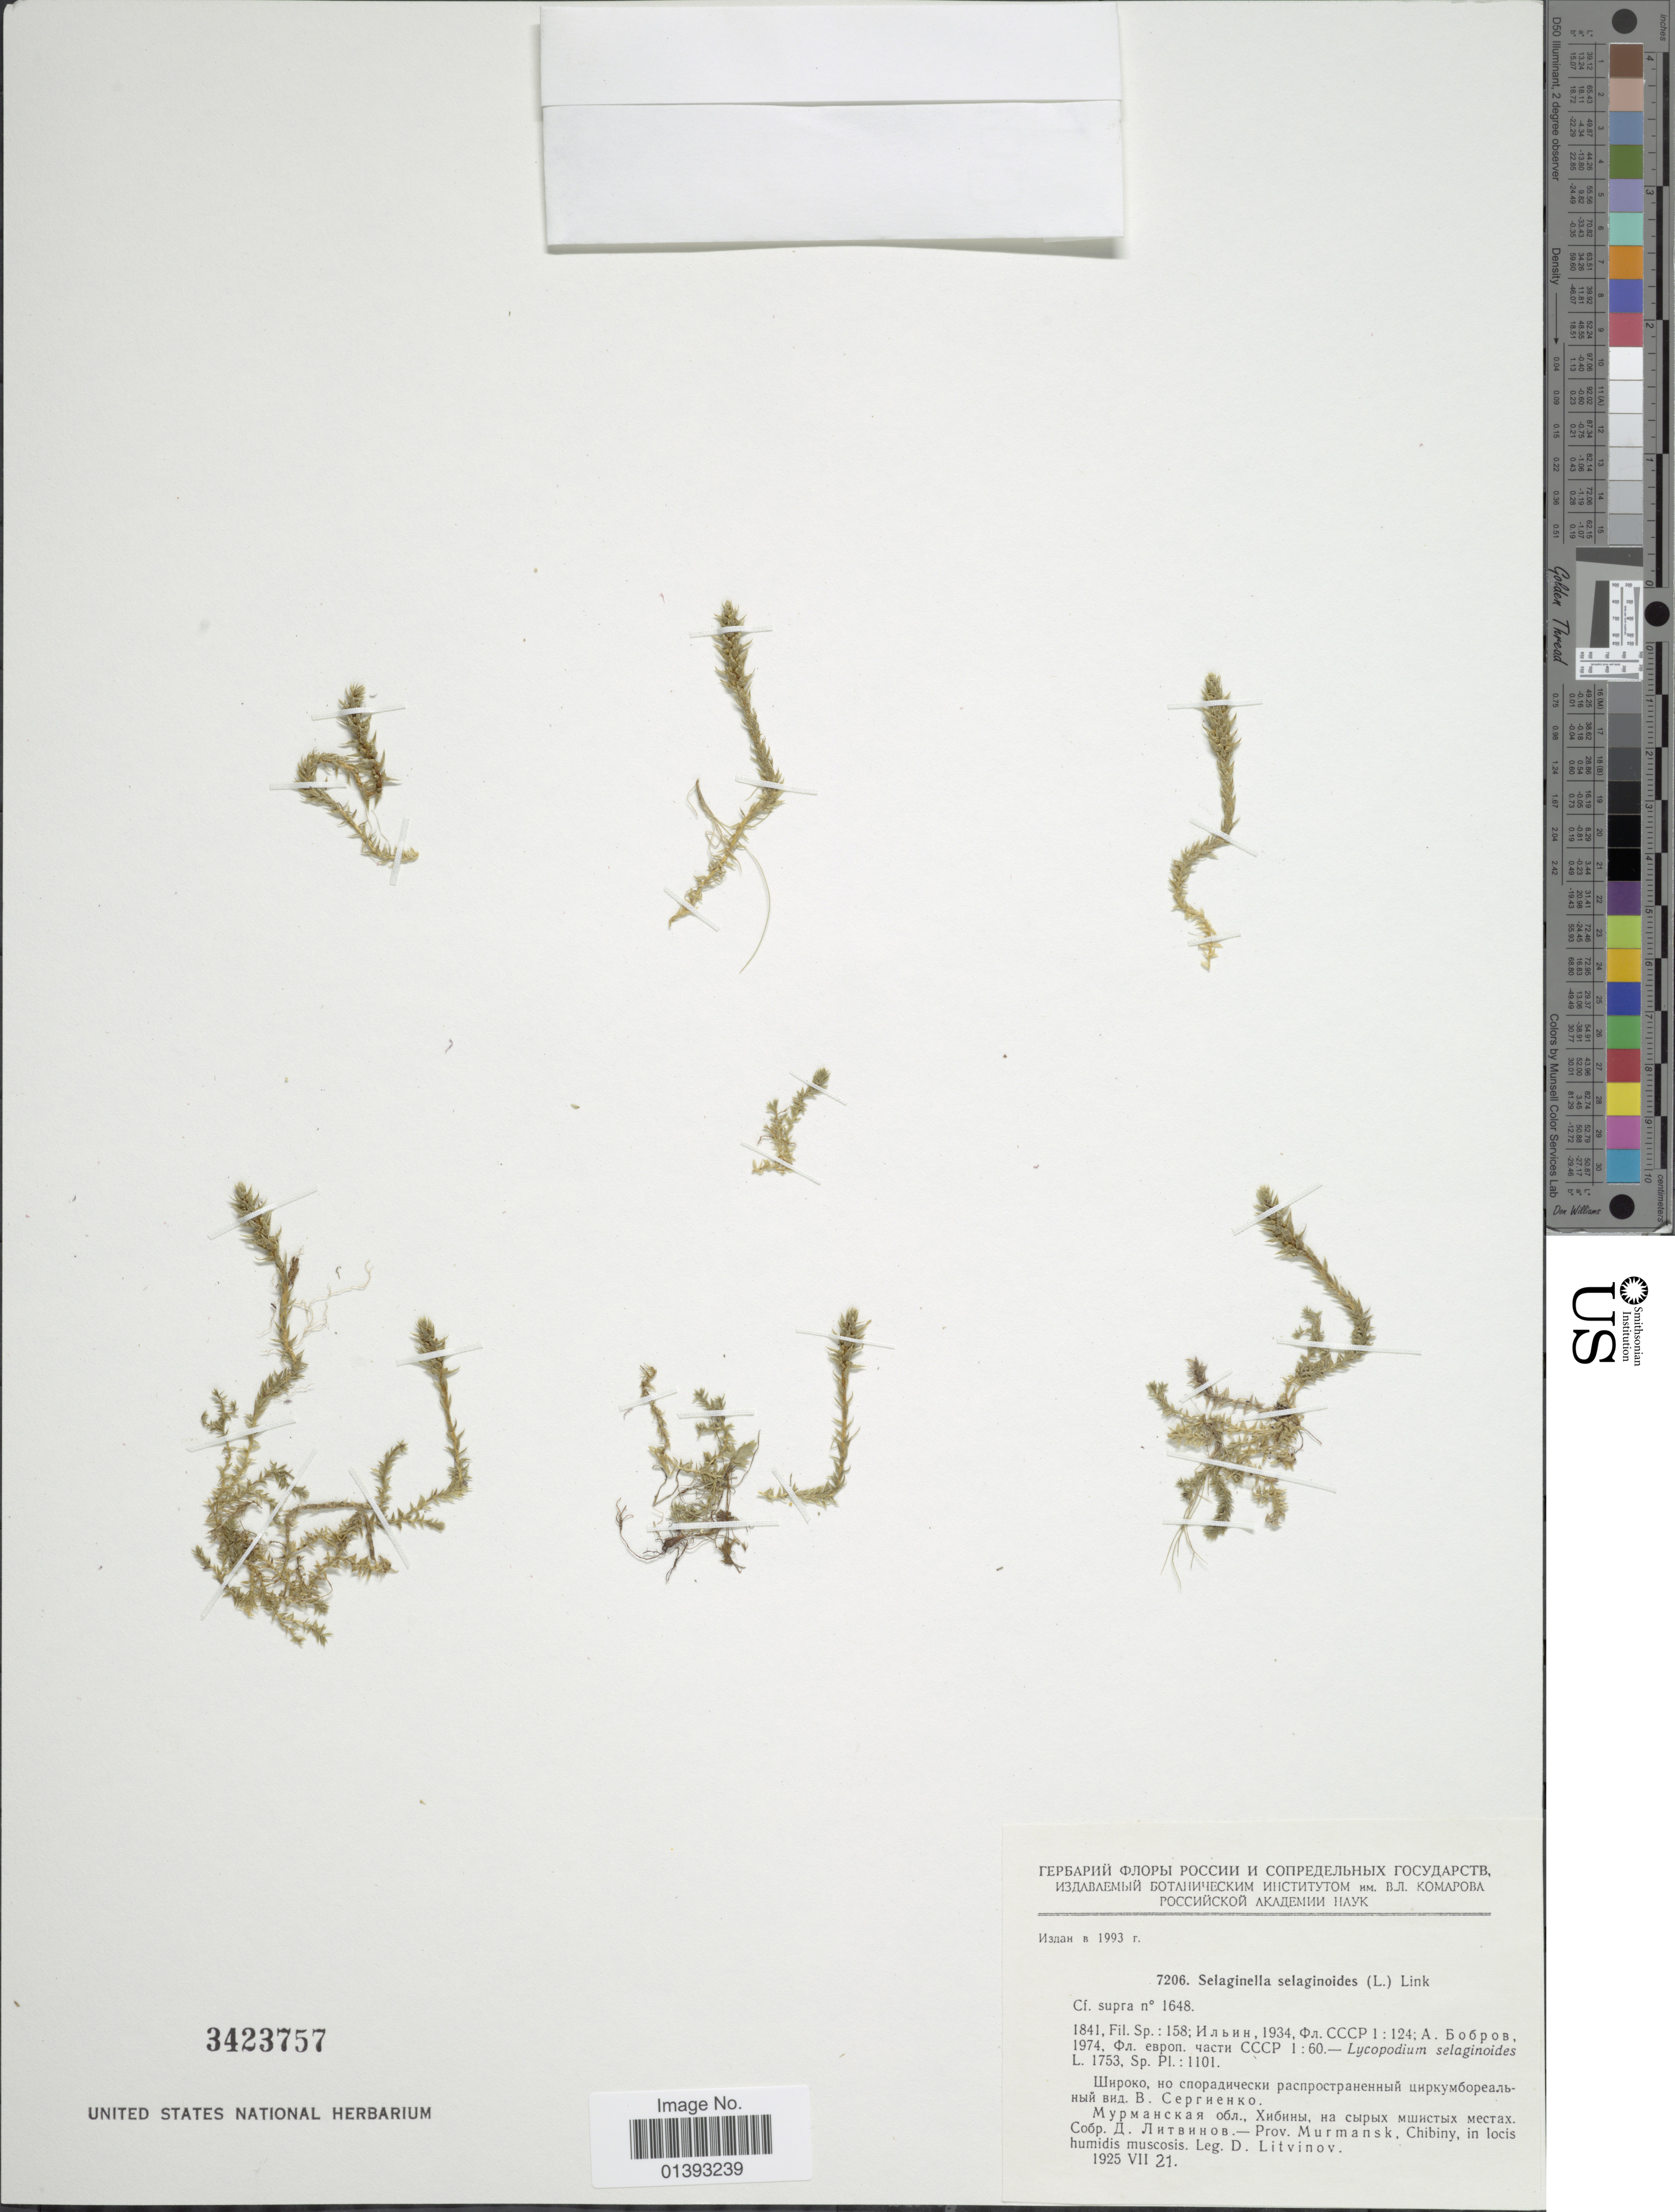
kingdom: Plantae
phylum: Tracheophyta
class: Lycopodiopsida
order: Selaginellales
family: Selaginellaceae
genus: Selaginella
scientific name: Selaginella selaginoides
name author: (L.) Link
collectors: D. Litvinov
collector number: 7206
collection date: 1925-07-21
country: Russian Federation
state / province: Murmansk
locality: Chibinym in locis humidis muscosis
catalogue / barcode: US 3423757